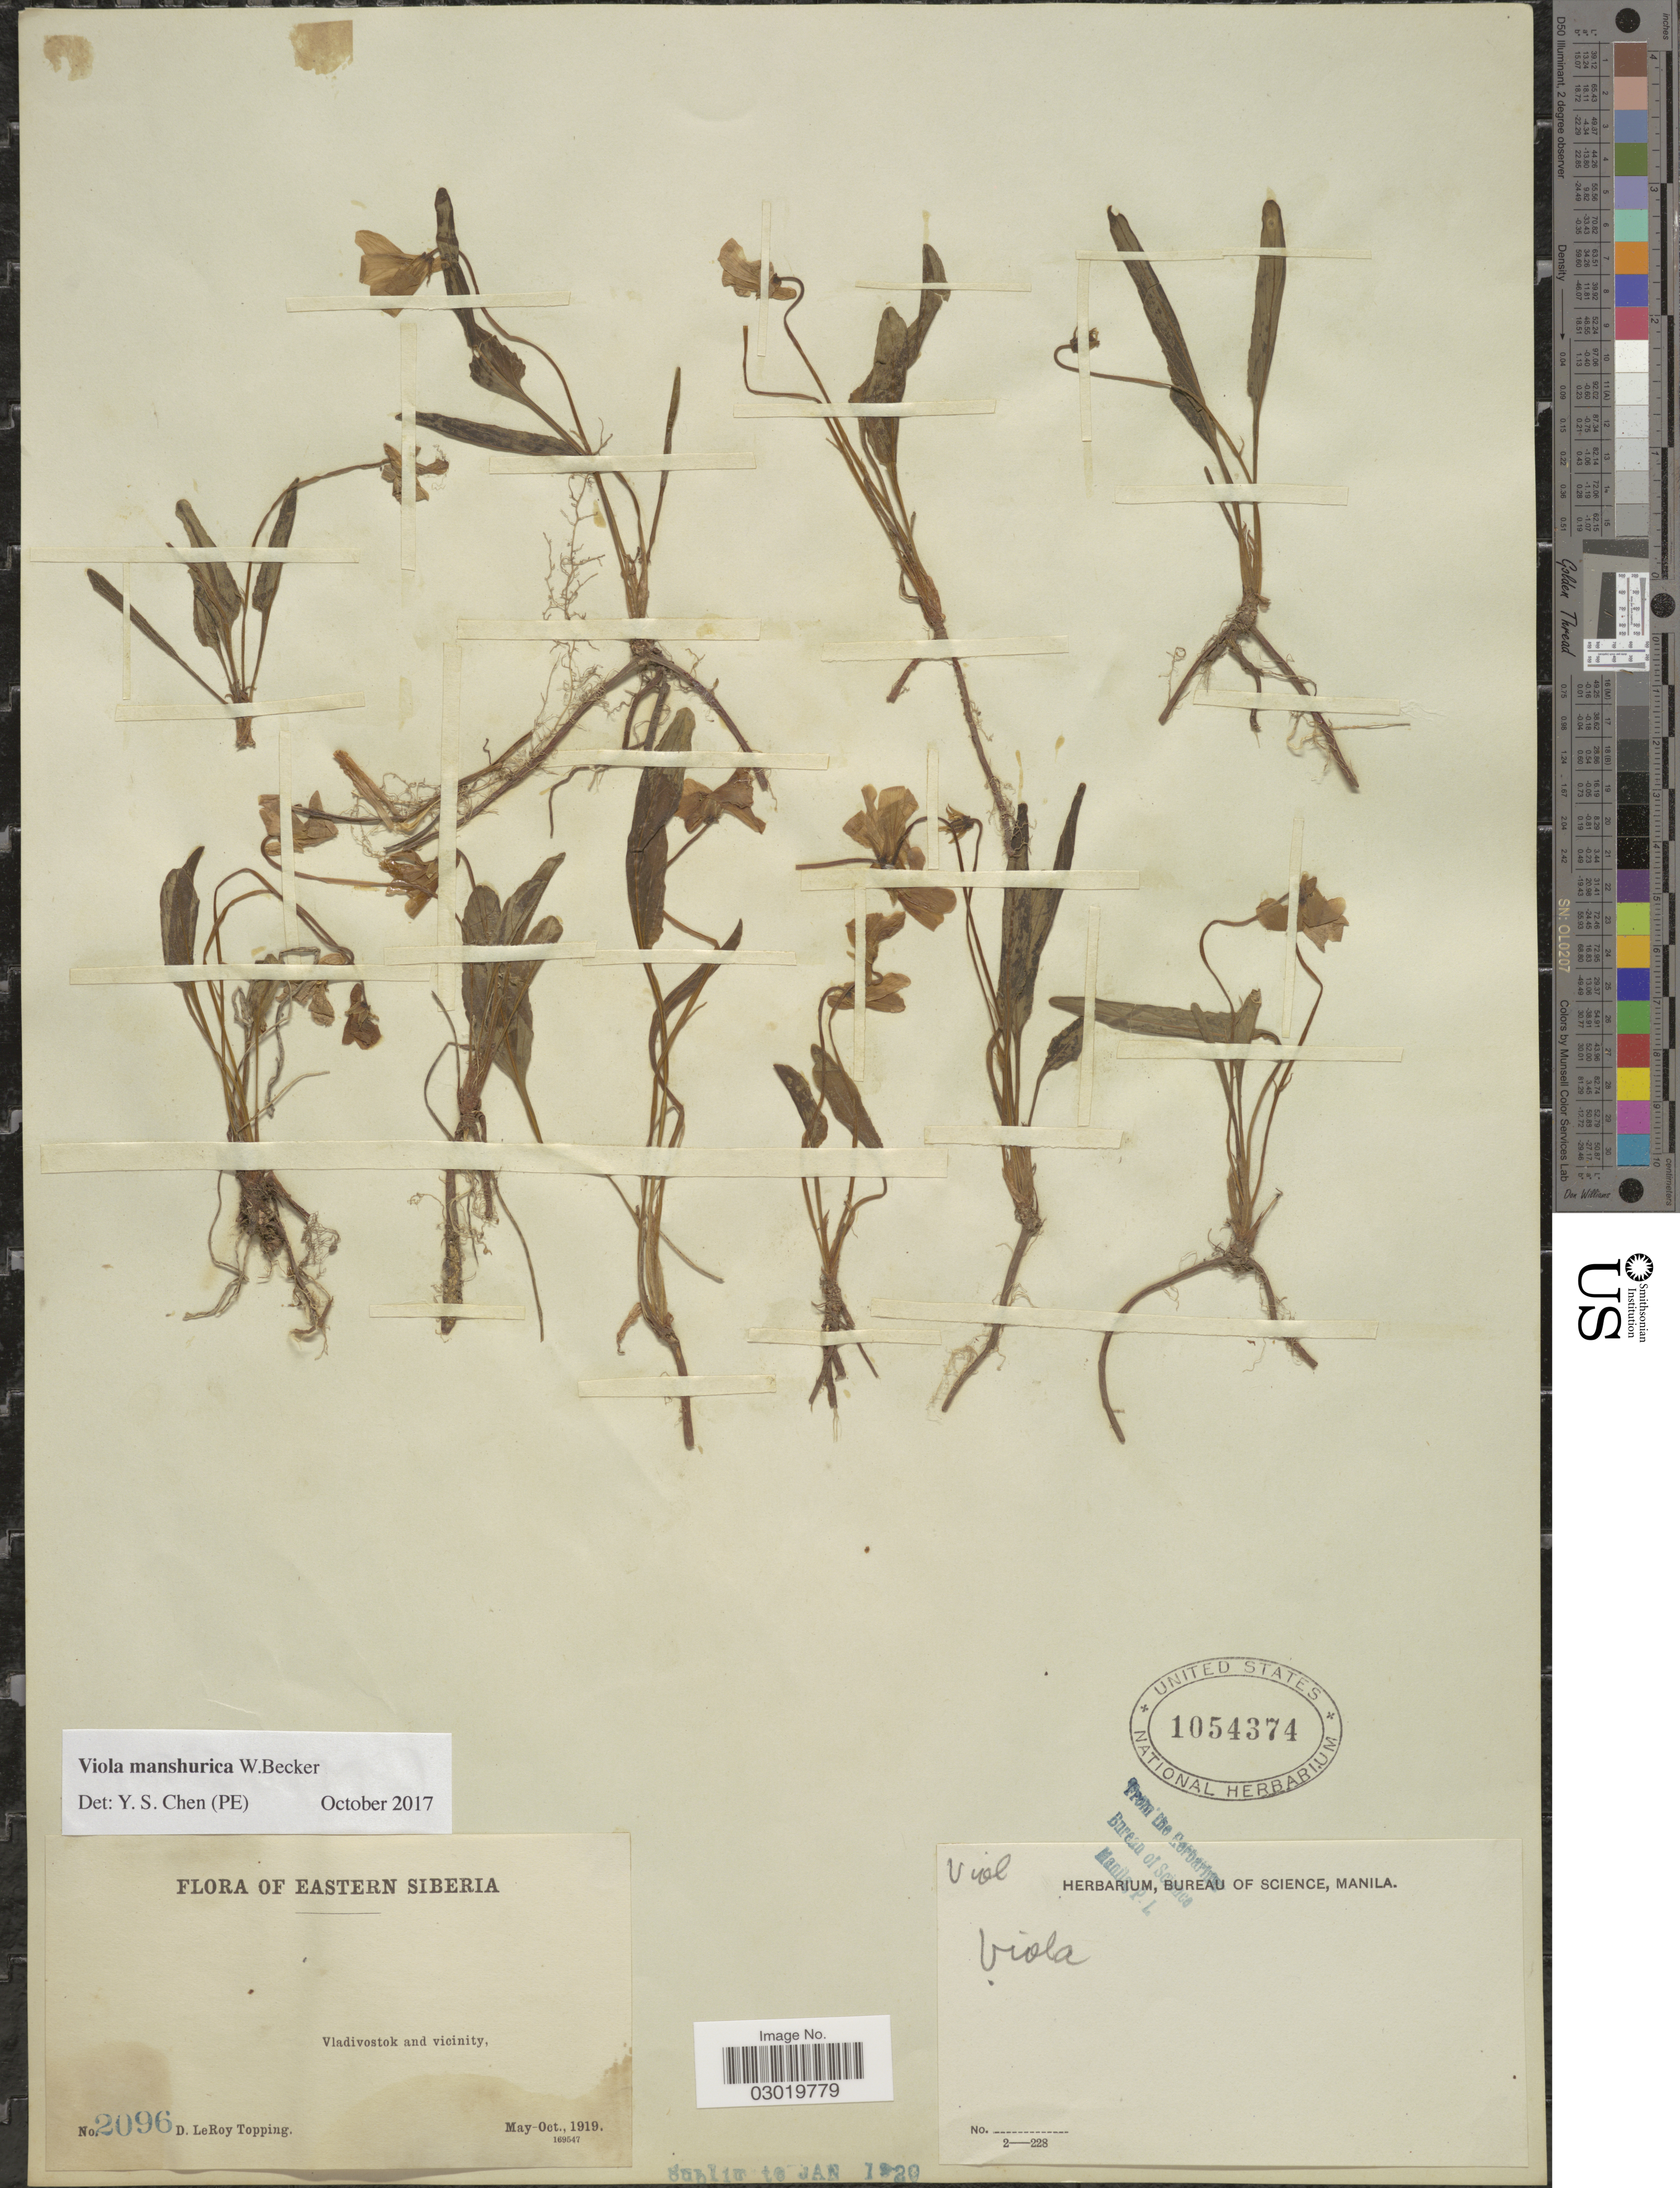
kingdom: Plantae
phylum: Tracheophyta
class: Magnoliopsida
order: Malpighiales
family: Violaceae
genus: Viola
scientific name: Viola mandshurica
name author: W. Becker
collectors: D. L. Topping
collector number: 2096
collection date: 1919-05/1919-10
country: Russian Federation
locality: Eastern Siberia. Vladivostok and vicinity.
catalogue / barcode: US 1054374